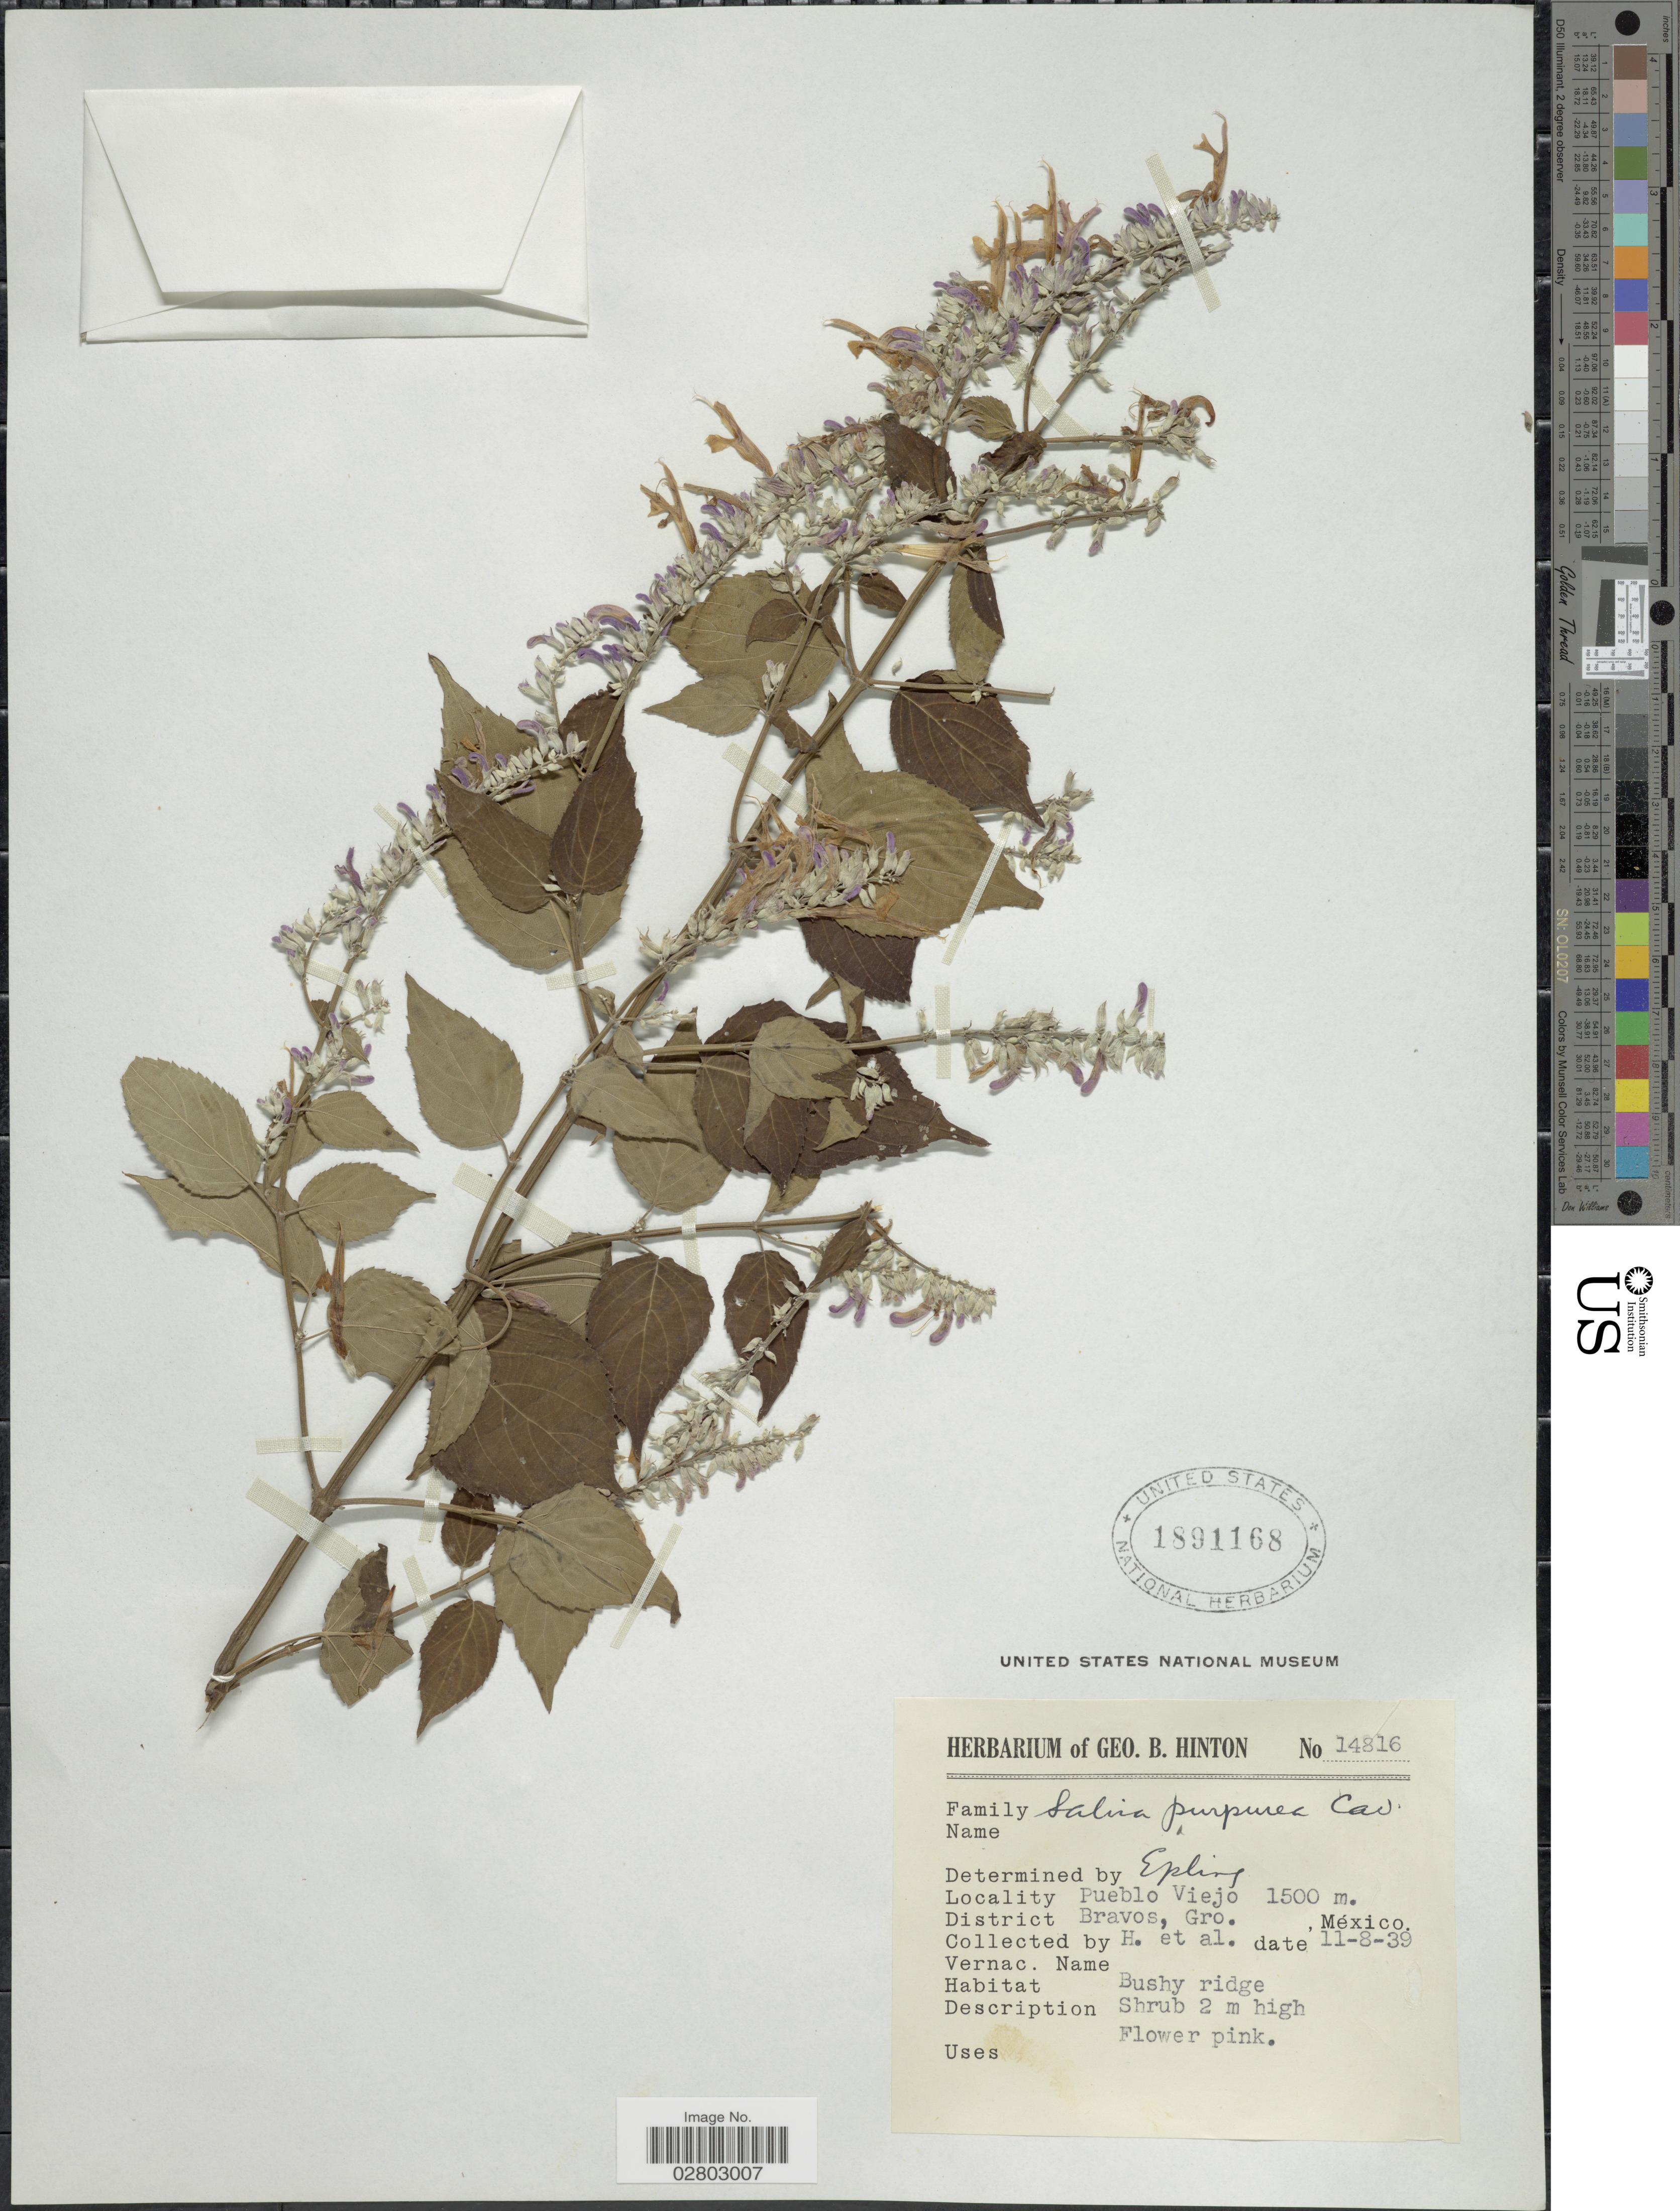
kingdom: Plantae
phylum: Tracheophyta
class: Magnoliopsida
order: Lamiales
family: Lamiaceae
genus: Salvia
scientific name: Salvia purpurea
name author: Cav.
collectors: G. B. Hinton & et al.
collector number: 14816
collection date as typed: Transcribed d/m/y: 11/8/39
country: Mexico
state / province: Guerrero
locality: Pueblo Viejo, District Bravos, Gro., México.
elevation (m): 1500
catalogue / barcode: US 1891168